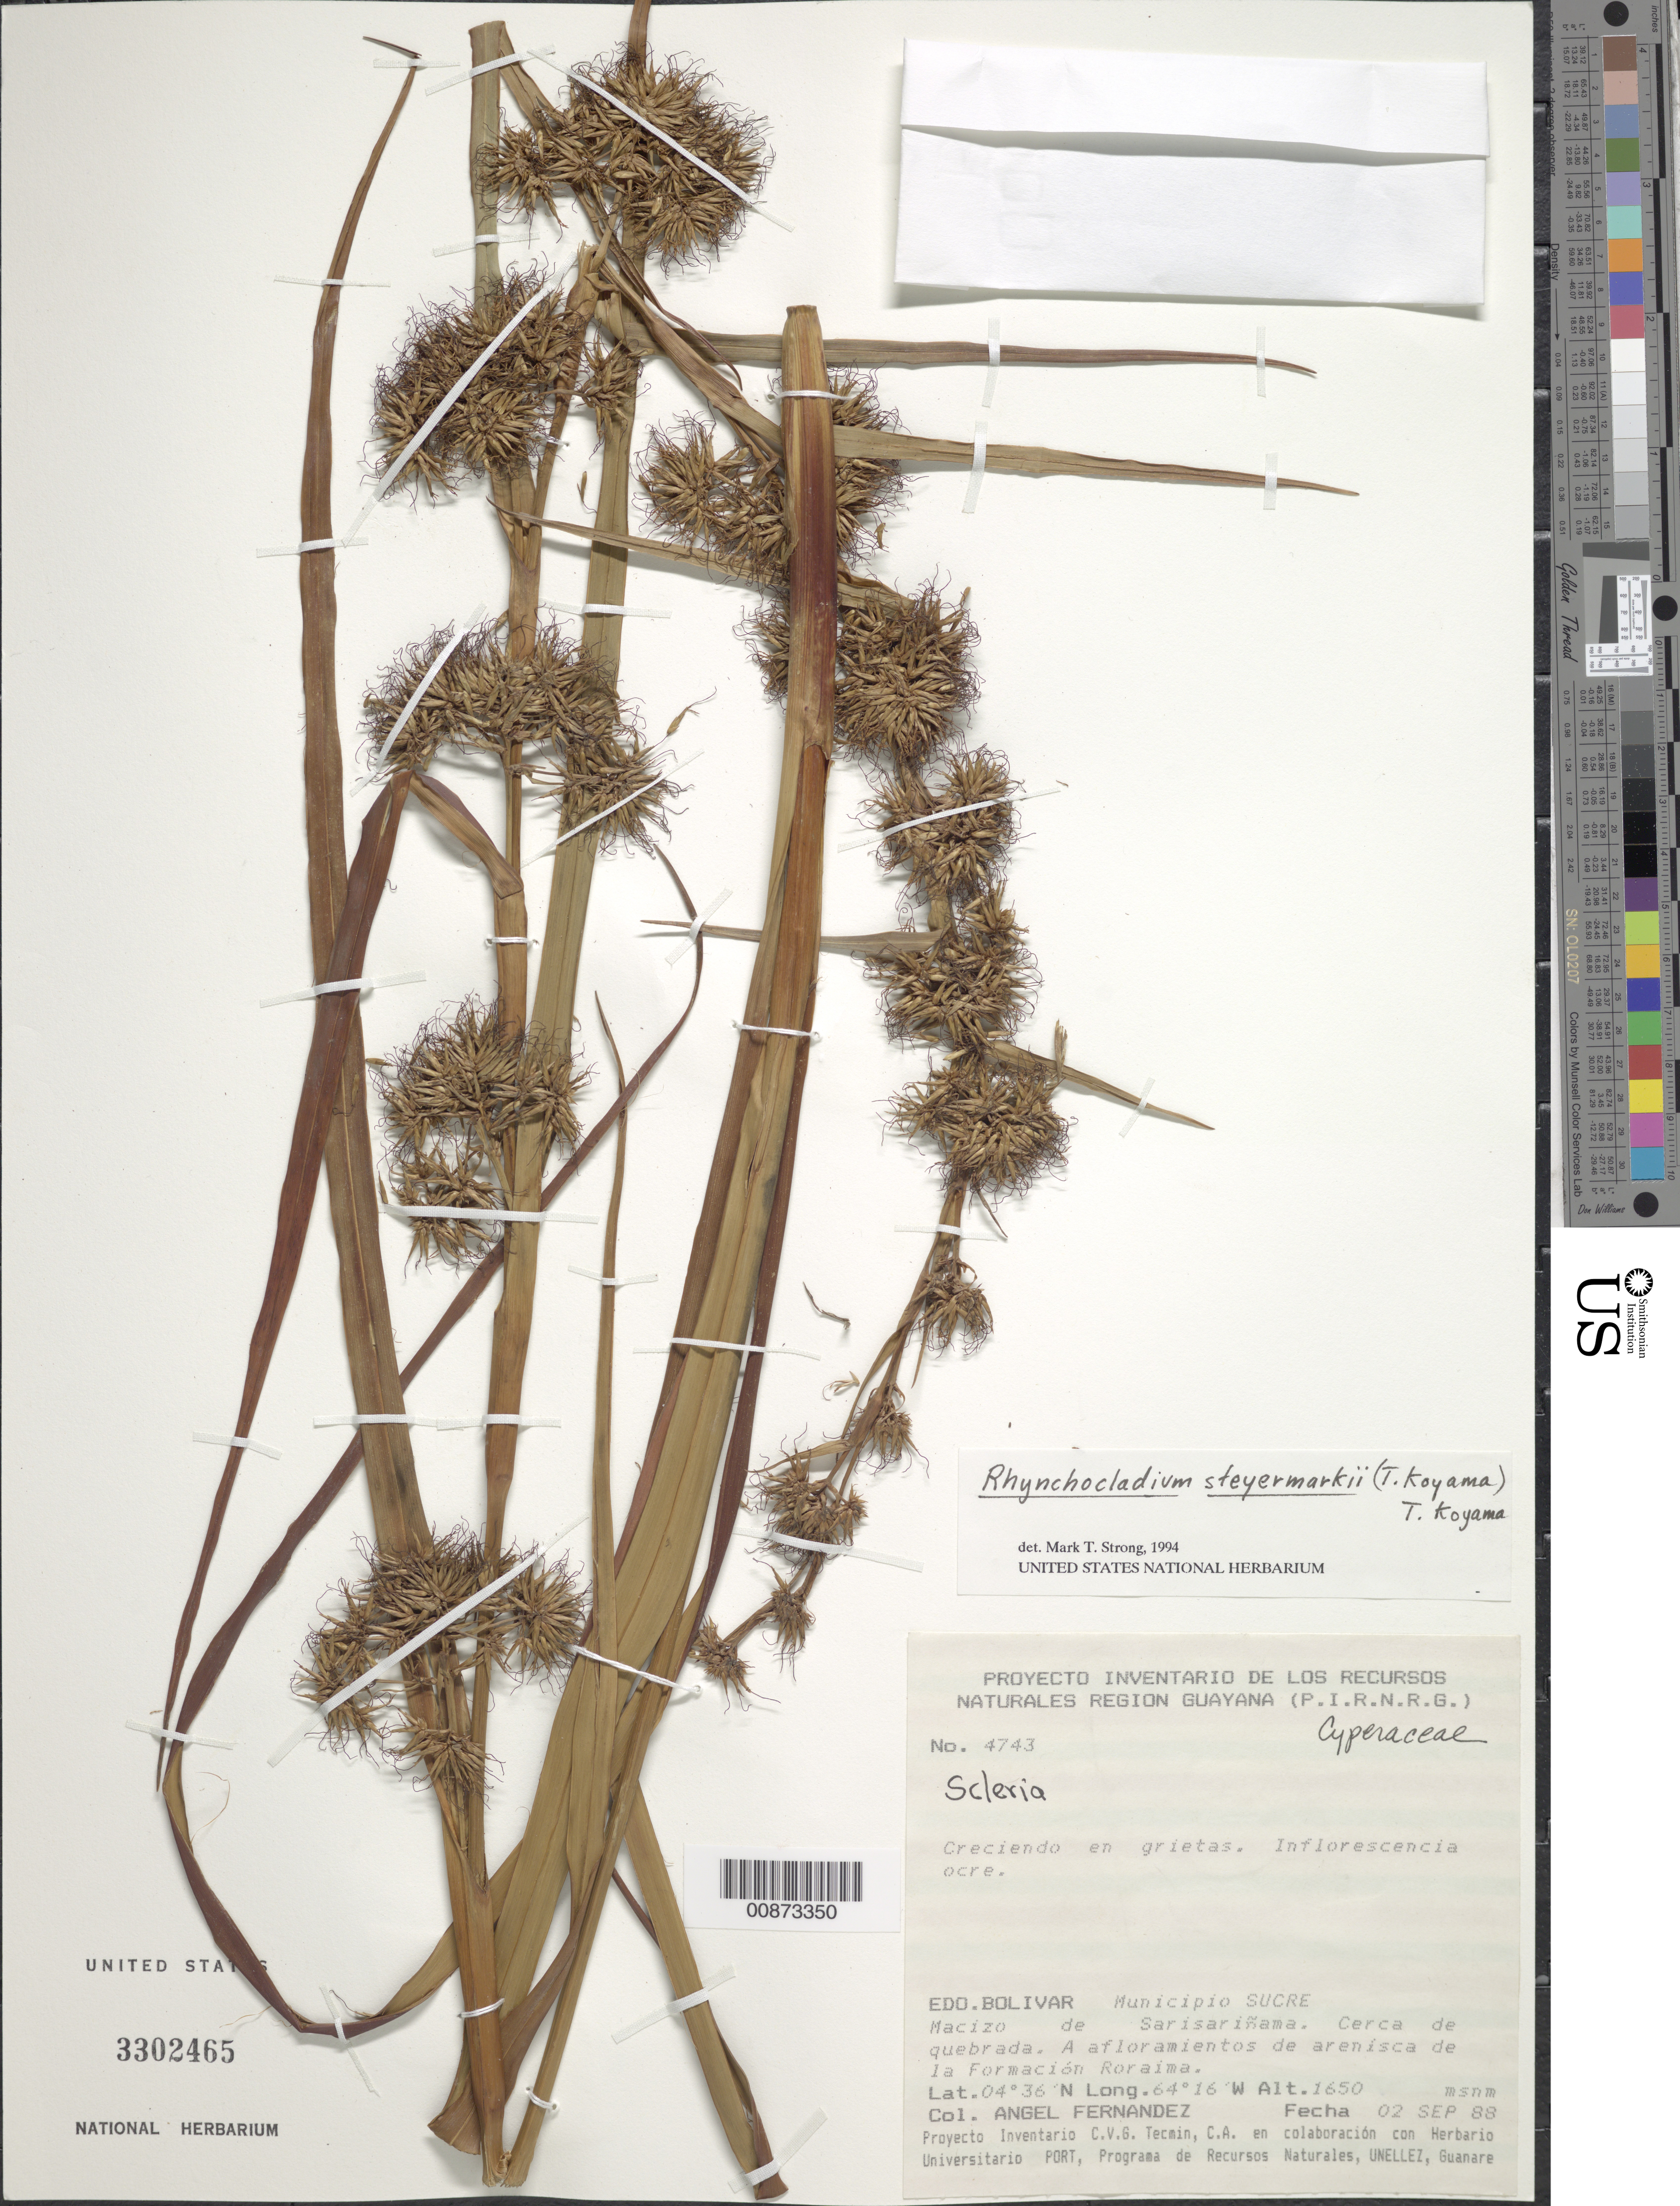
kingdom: Plantae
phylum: Tracheophyta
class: Liliopsida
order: Poales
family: Cyperaceae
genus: Rhynchocladium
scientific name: Rhynchocladium steyermarkii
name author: (T. Koyama) T. Koyama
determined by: Strong, M. T., (US), Smithsonian Institution - National Museum of Natural History (UNITED STATES)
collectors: A. Fernández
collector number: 4743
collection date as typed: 2-Sep-88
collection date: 1988-09-02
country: Venezuela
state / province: Bolívar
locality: Mun. Sucre, Macizo de Sarisariñama, Formacion Roraima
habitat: Afloramientos de arenisca; creciendo en grietas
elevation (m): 1650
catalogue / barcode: US 3302465